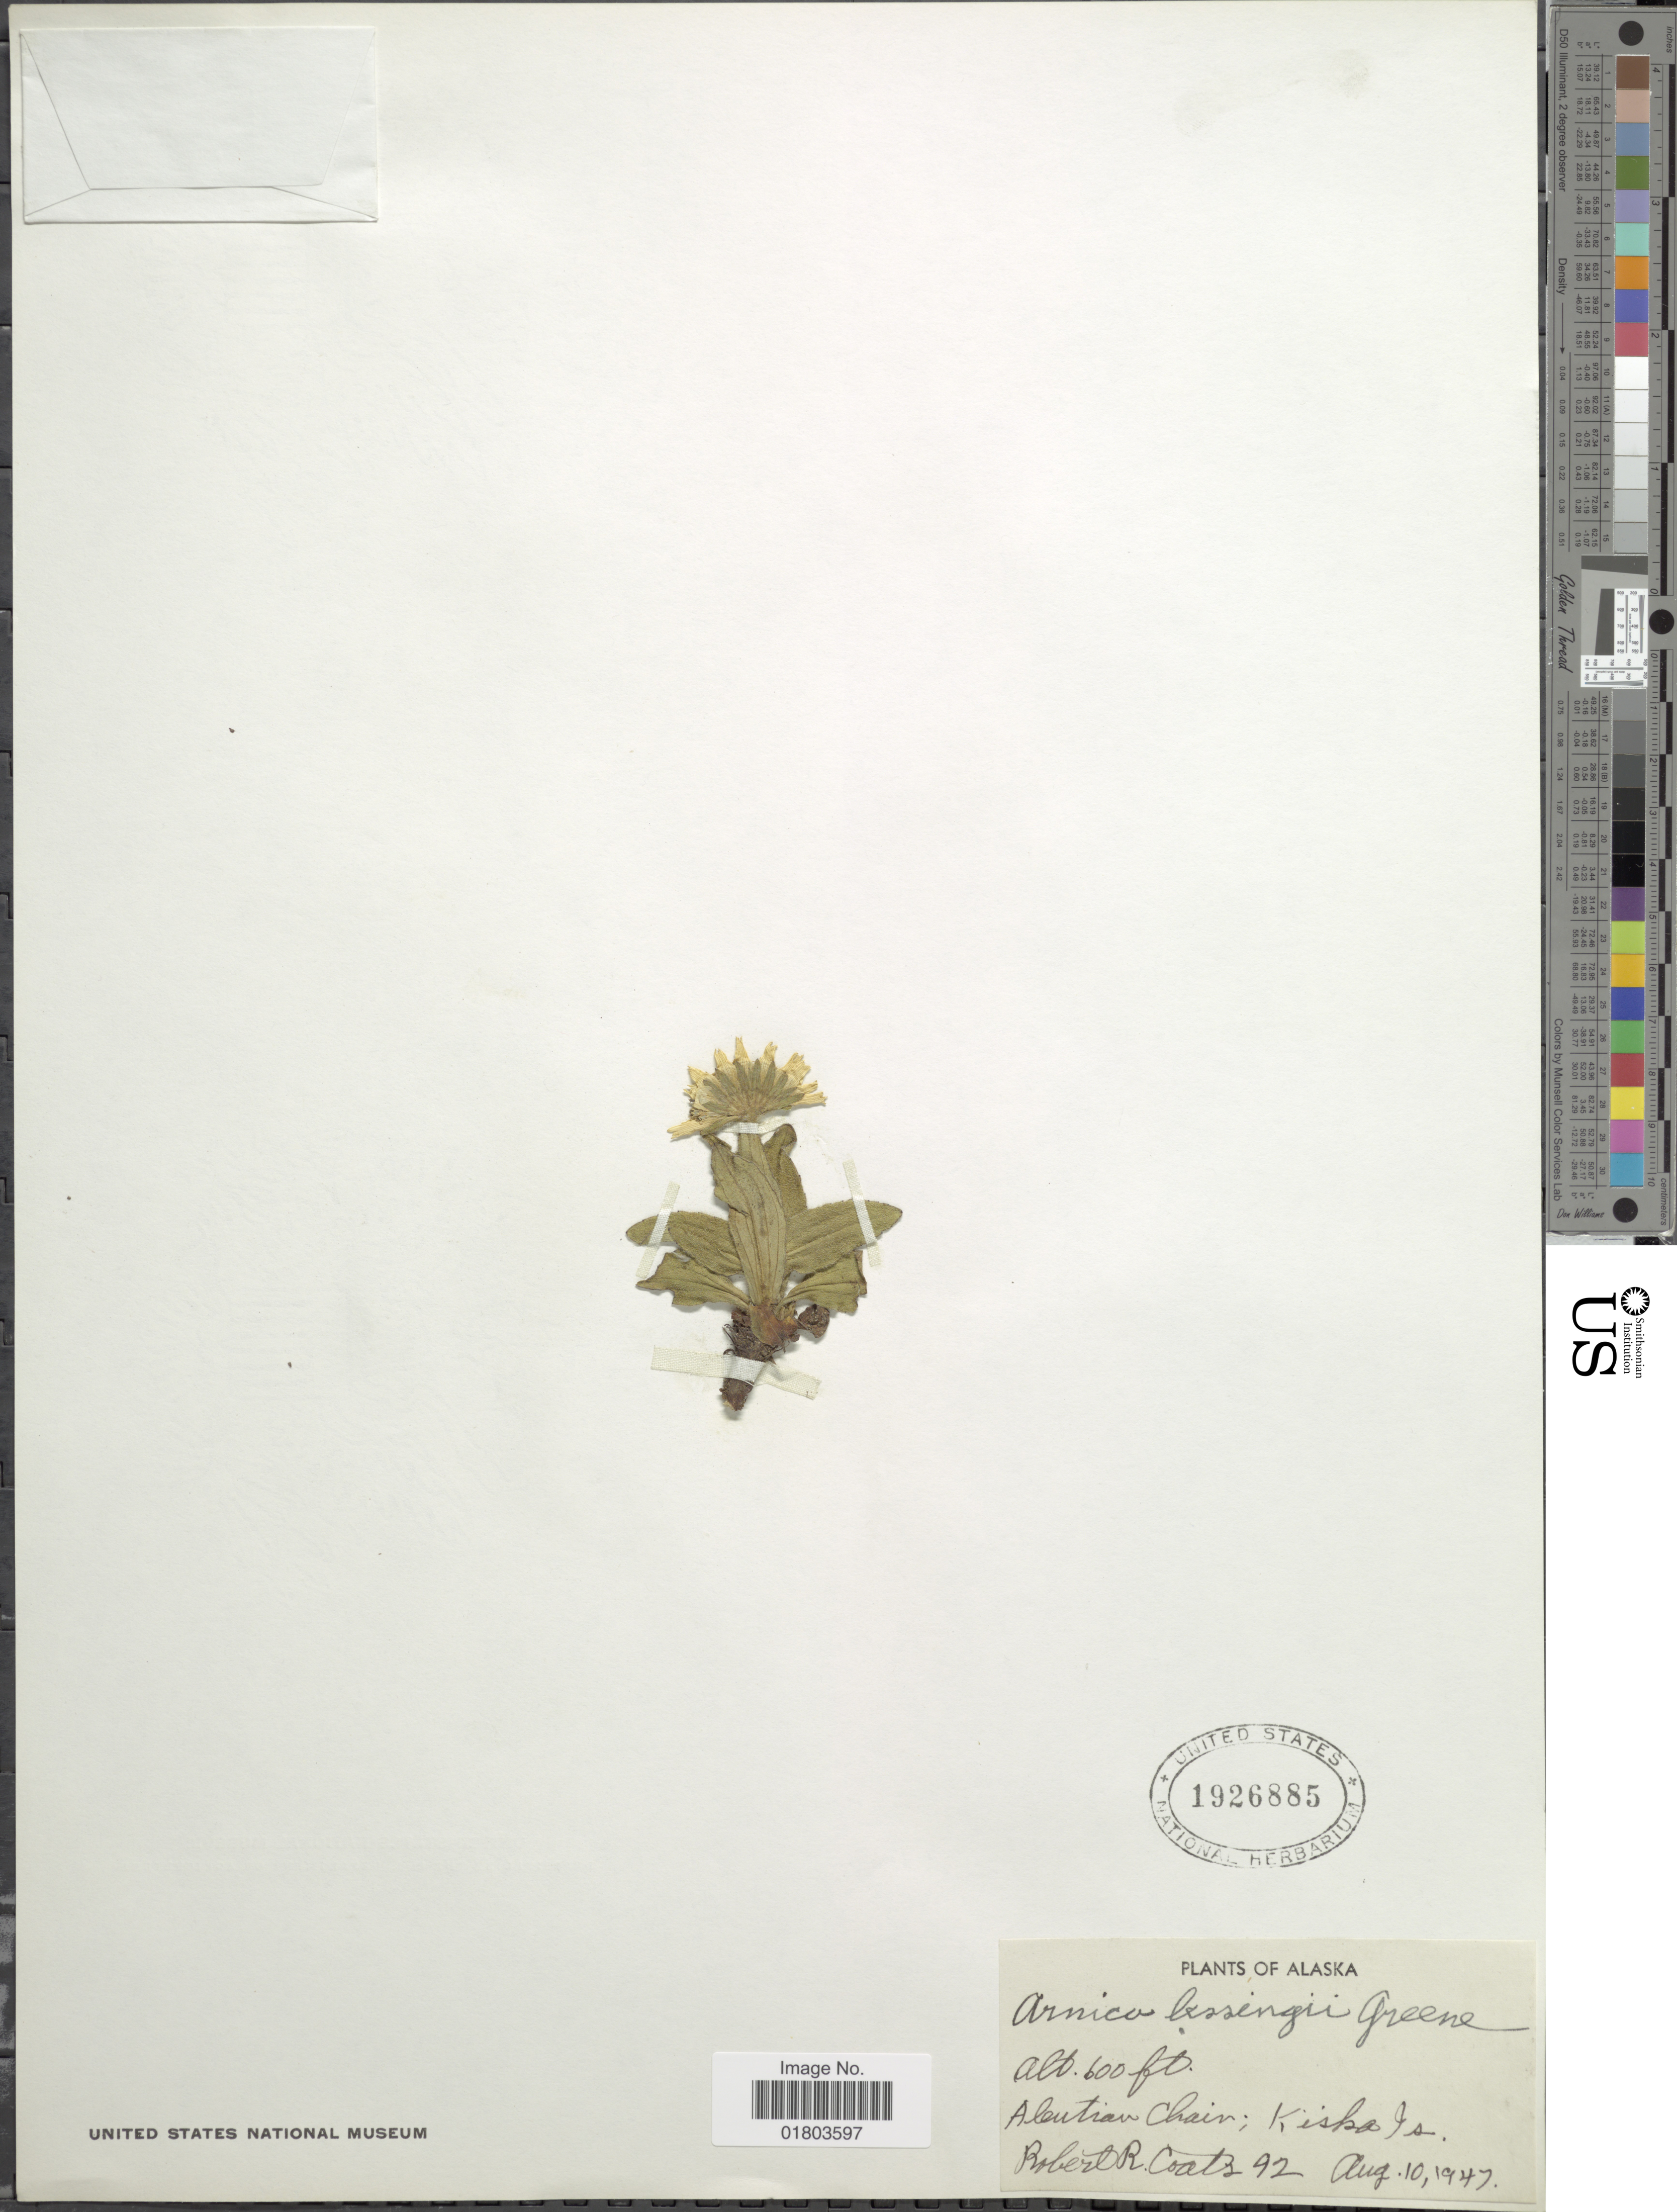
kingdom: Plantae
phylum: Tracheophyta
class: Magnoliopsida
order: Asterales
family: Asteraceae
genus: Arnica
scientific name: Arnica lessingii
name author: (Torr. & A. Gray) Greene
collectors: R. Coats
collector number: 92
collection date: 1947-08-10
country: United States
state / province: Alaska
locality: Aleutian Chair; Kiska Is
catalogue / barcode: US 1926885